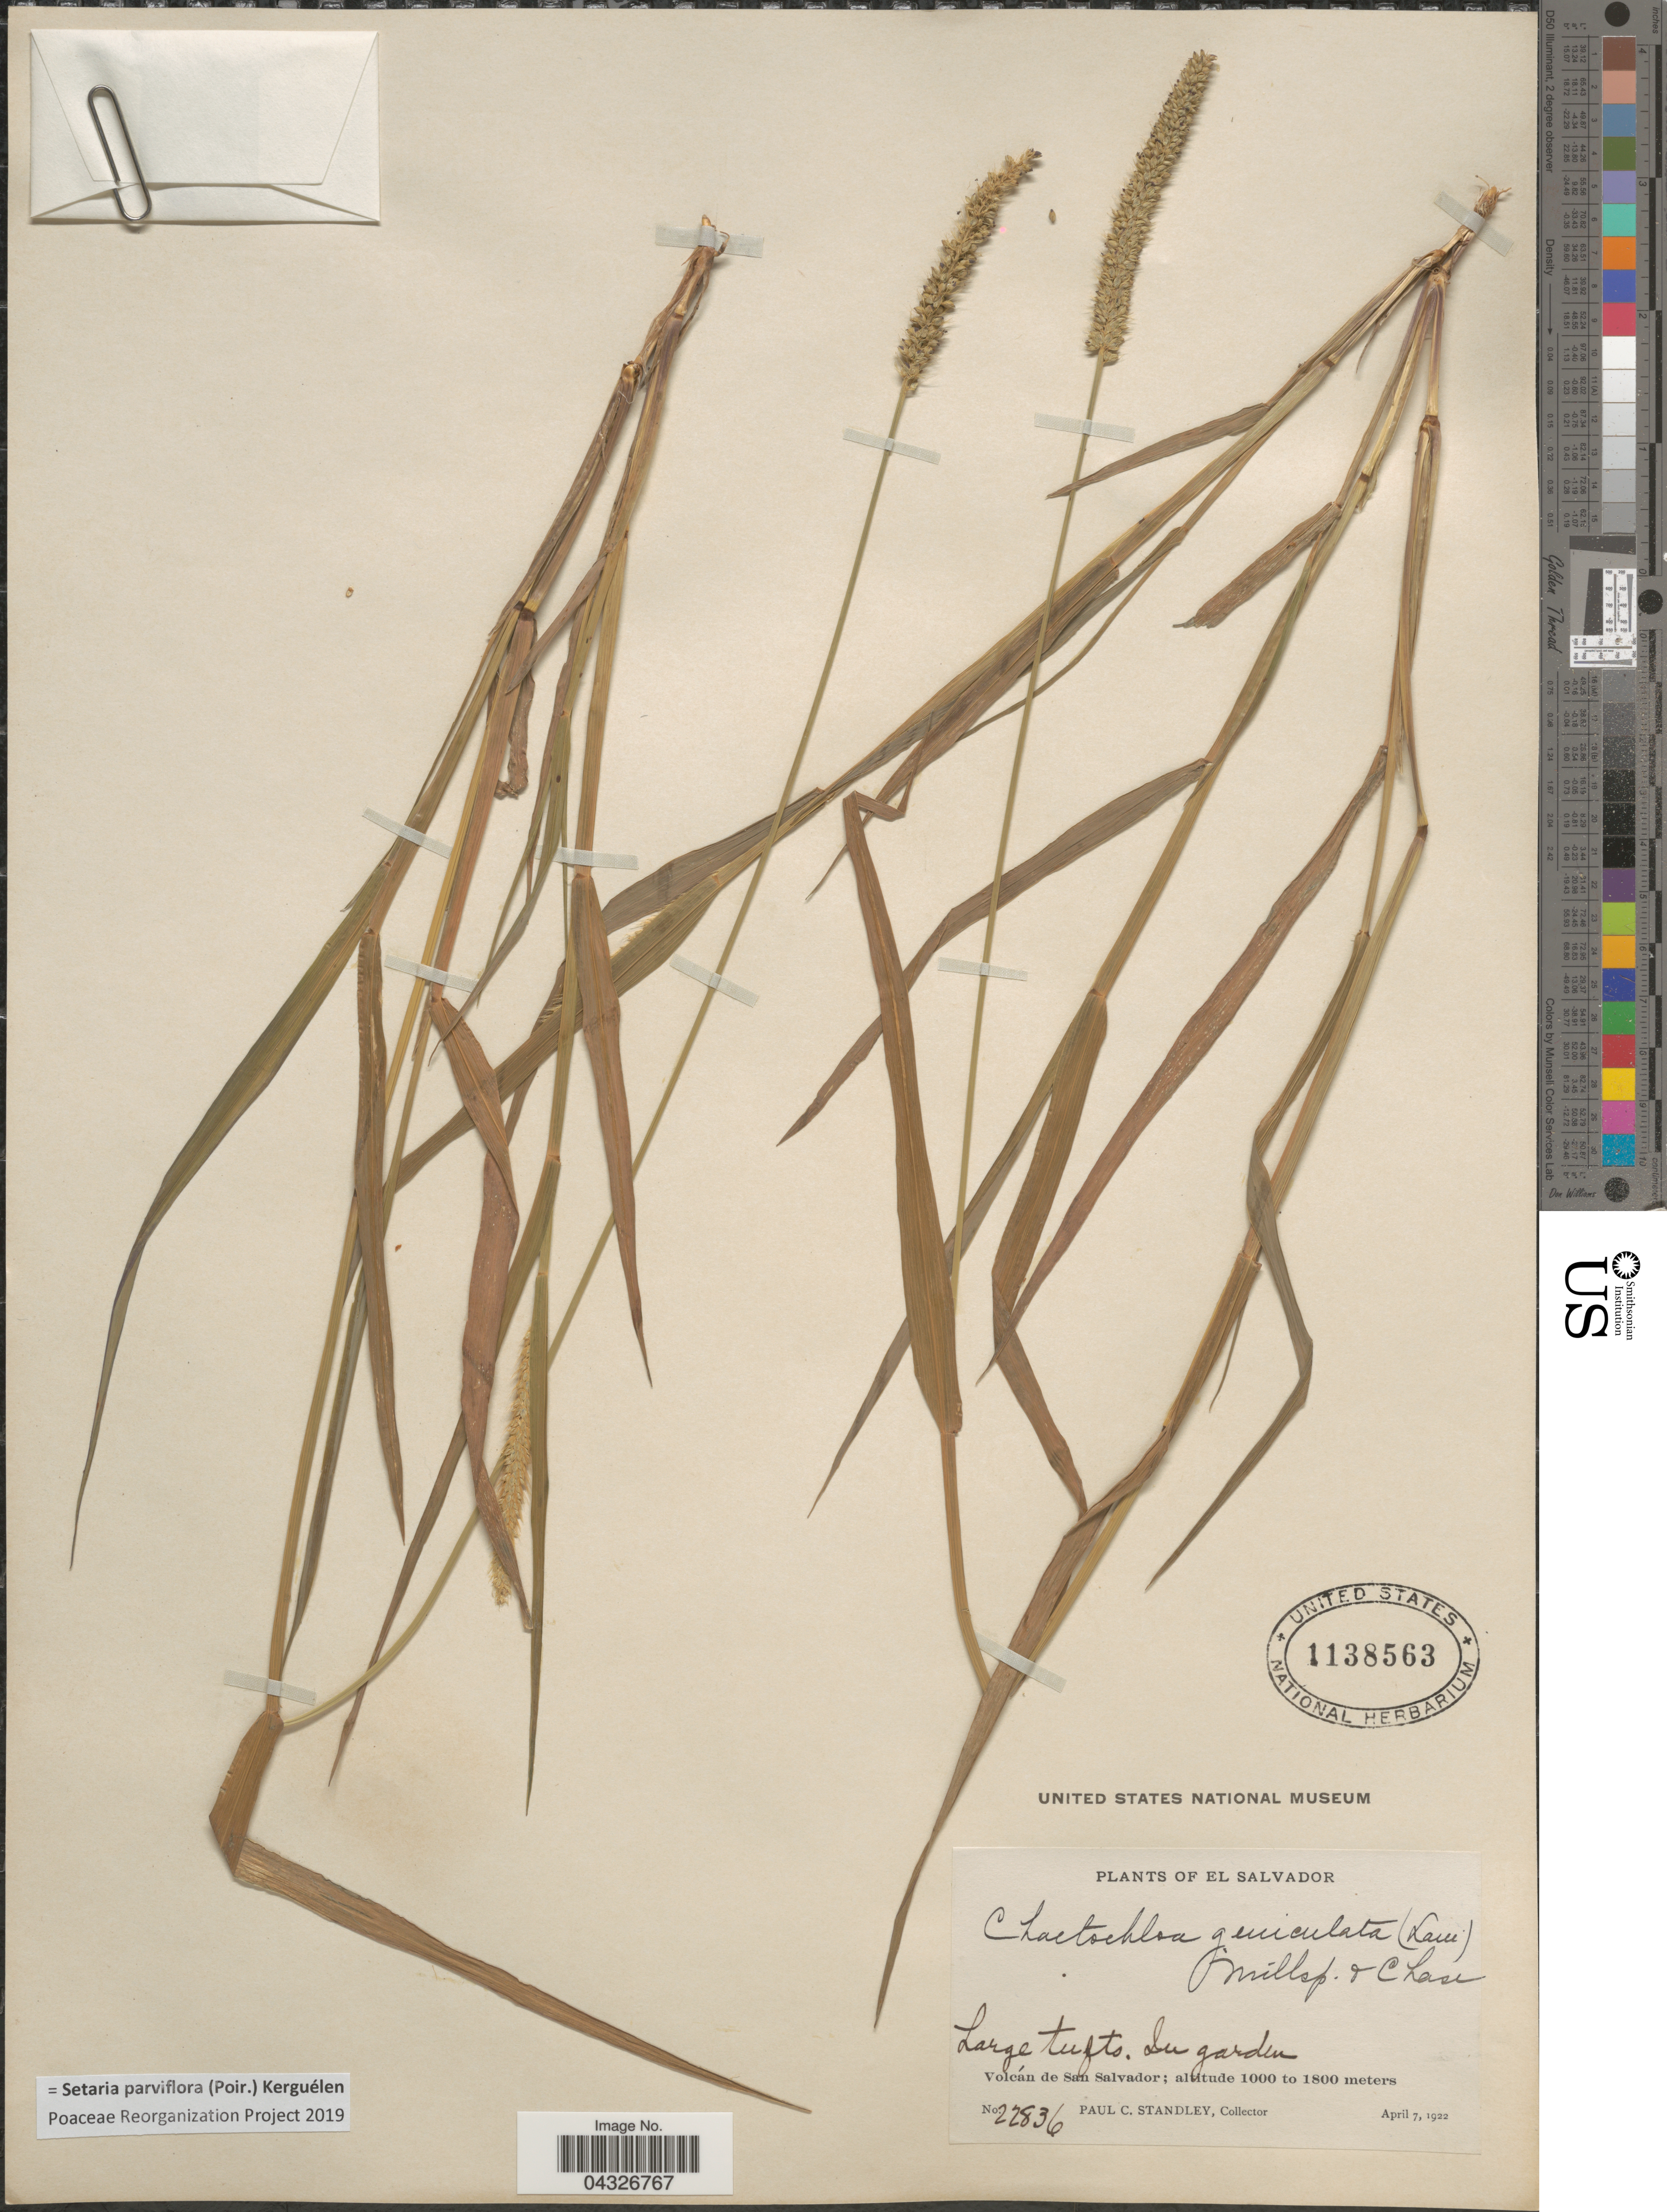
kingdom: Plantae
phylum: Tracheophyta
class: Liliopsida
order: Poales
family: Poaceae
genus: Setaria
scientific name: Setaria parviflora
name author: (Poir.) Kerguélen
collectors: P. C. Standley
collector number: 22836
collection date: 1922-04-07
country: El Salvador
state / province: San Salvador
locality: In garden. Volcán de San Salvador.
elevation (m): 1000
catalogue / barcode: US 1138563